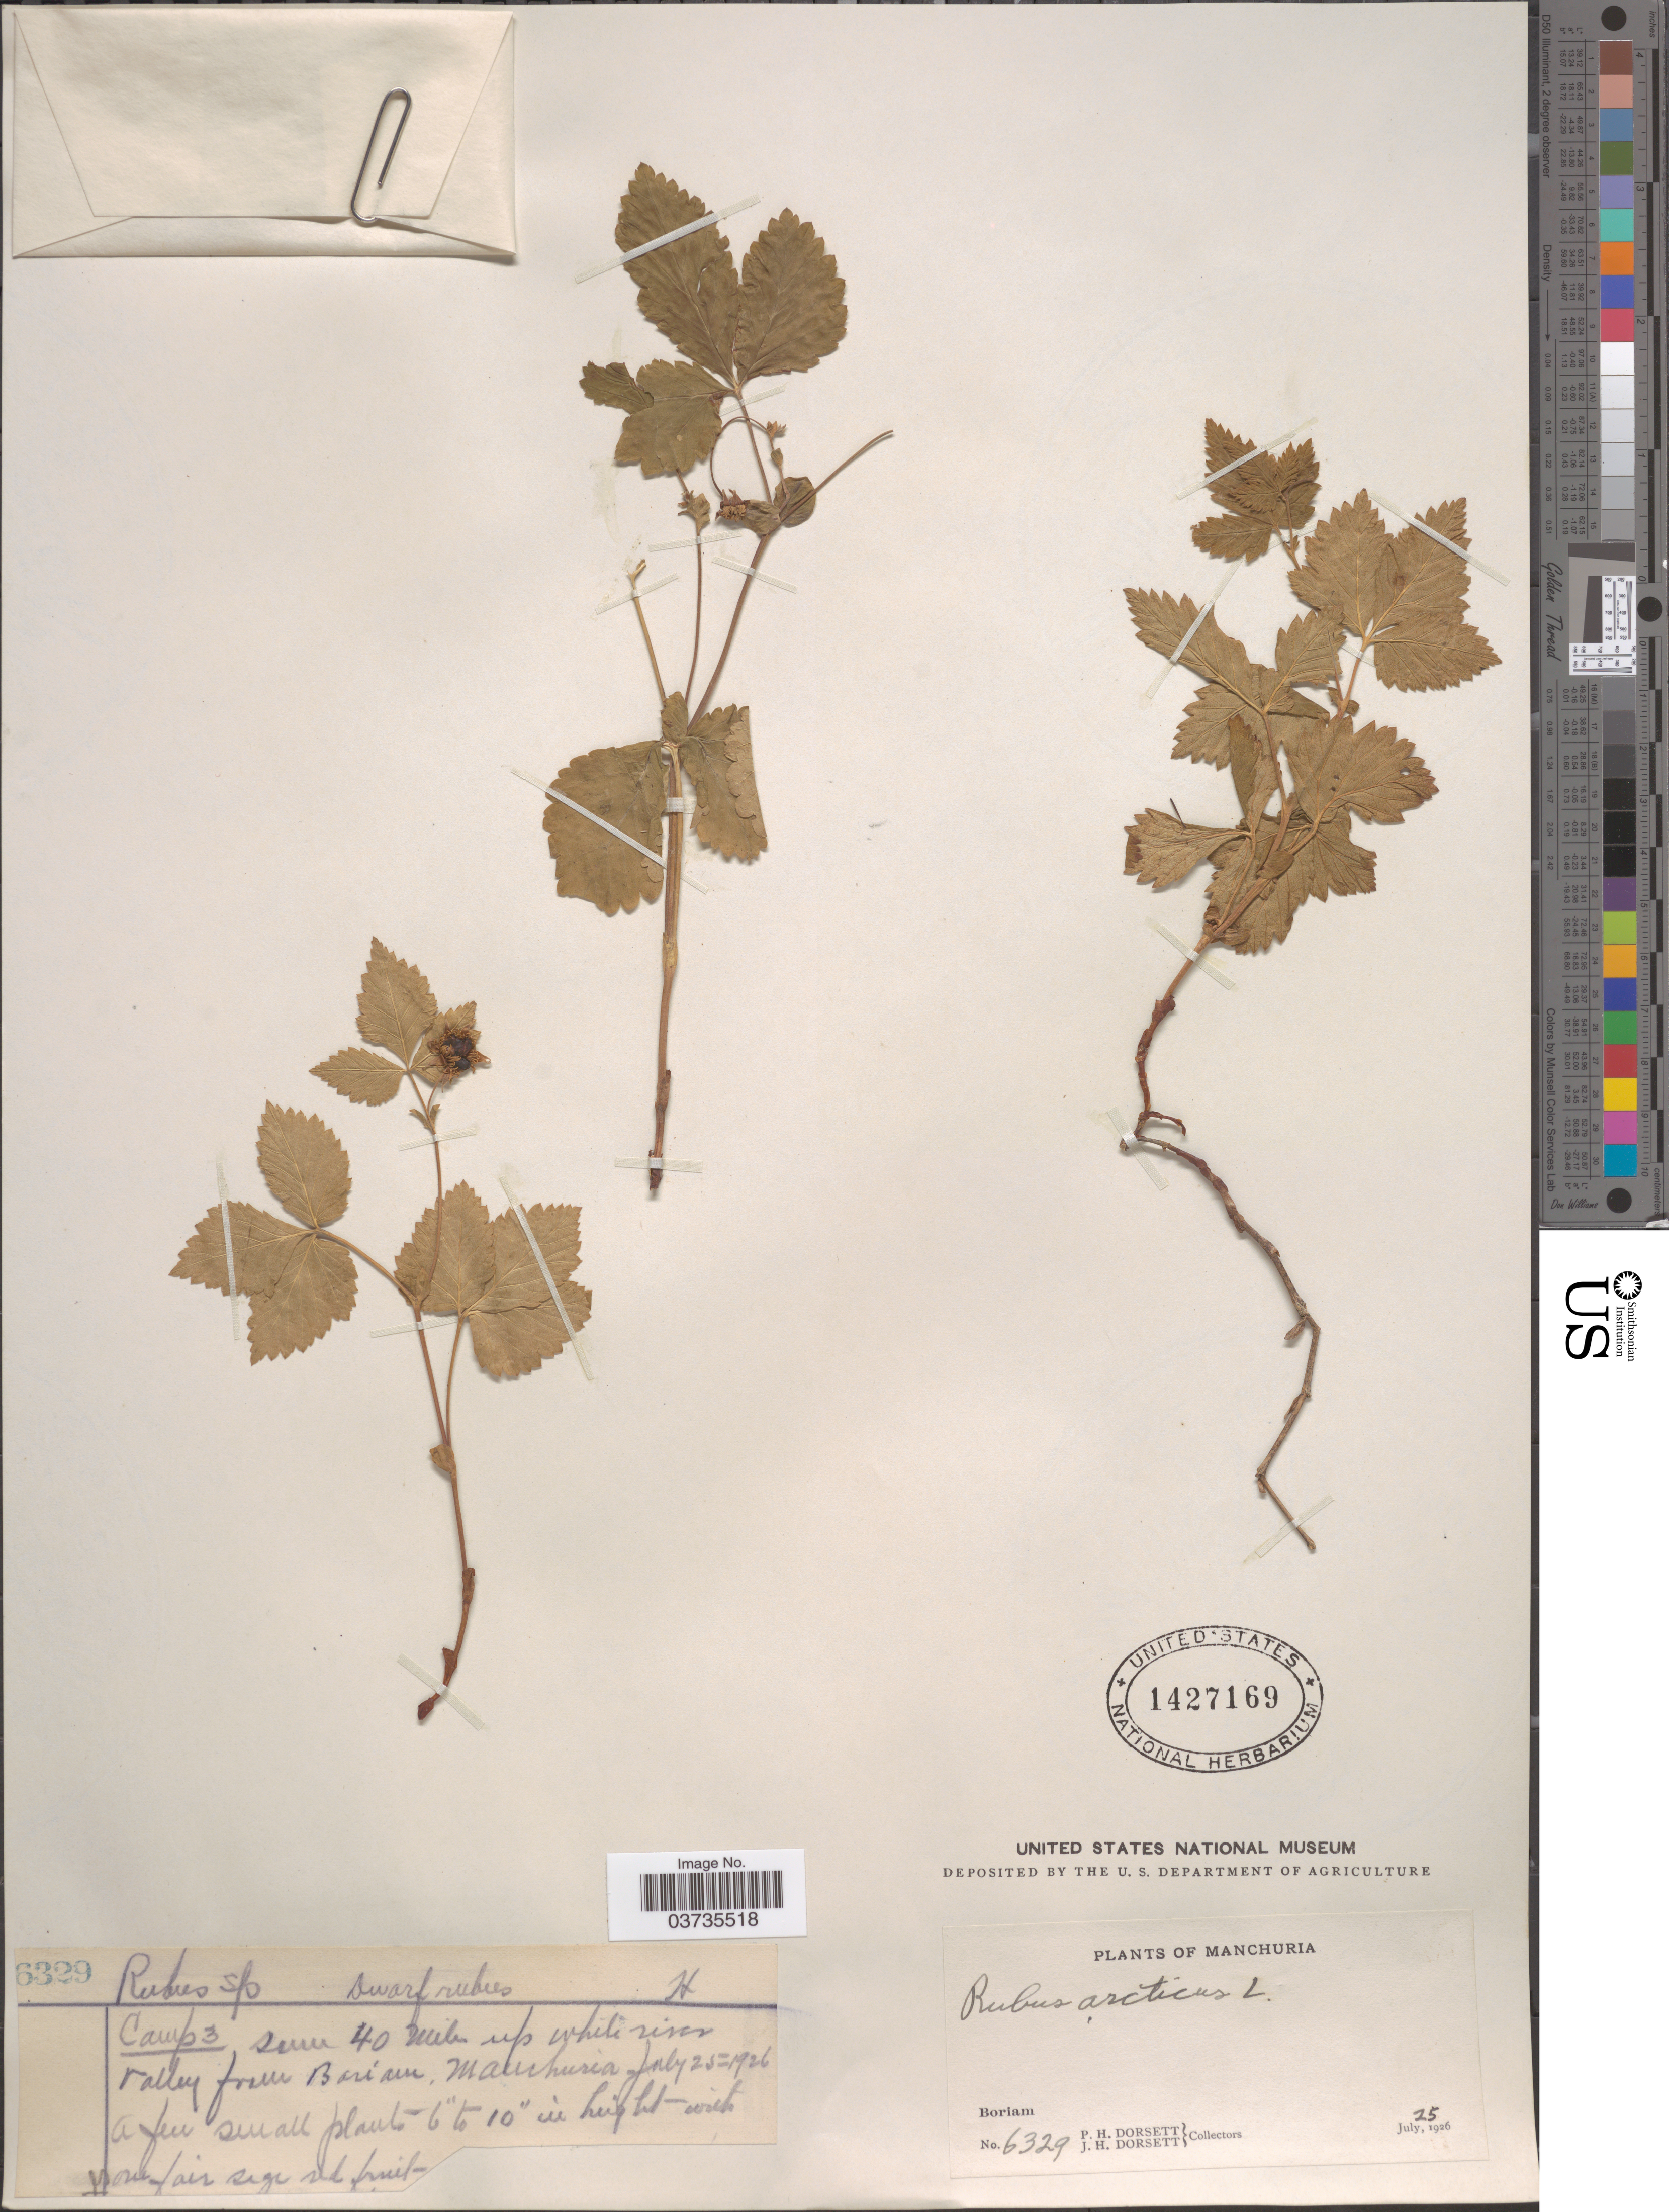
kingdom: Plantae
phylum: Tracheophyta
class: Magnoliopsida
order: Rosales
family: Rosaceae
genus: Rubus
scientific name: Rubus arcticus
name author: L.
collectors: P. H. Dorsett & J. Dorsett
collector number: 6329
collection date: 1926-07-25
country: China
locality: Manchuria. Boriam. Camp 3 sum [interpreted] 40 miles up white river valley from Boriam.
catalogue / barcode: US 1427169